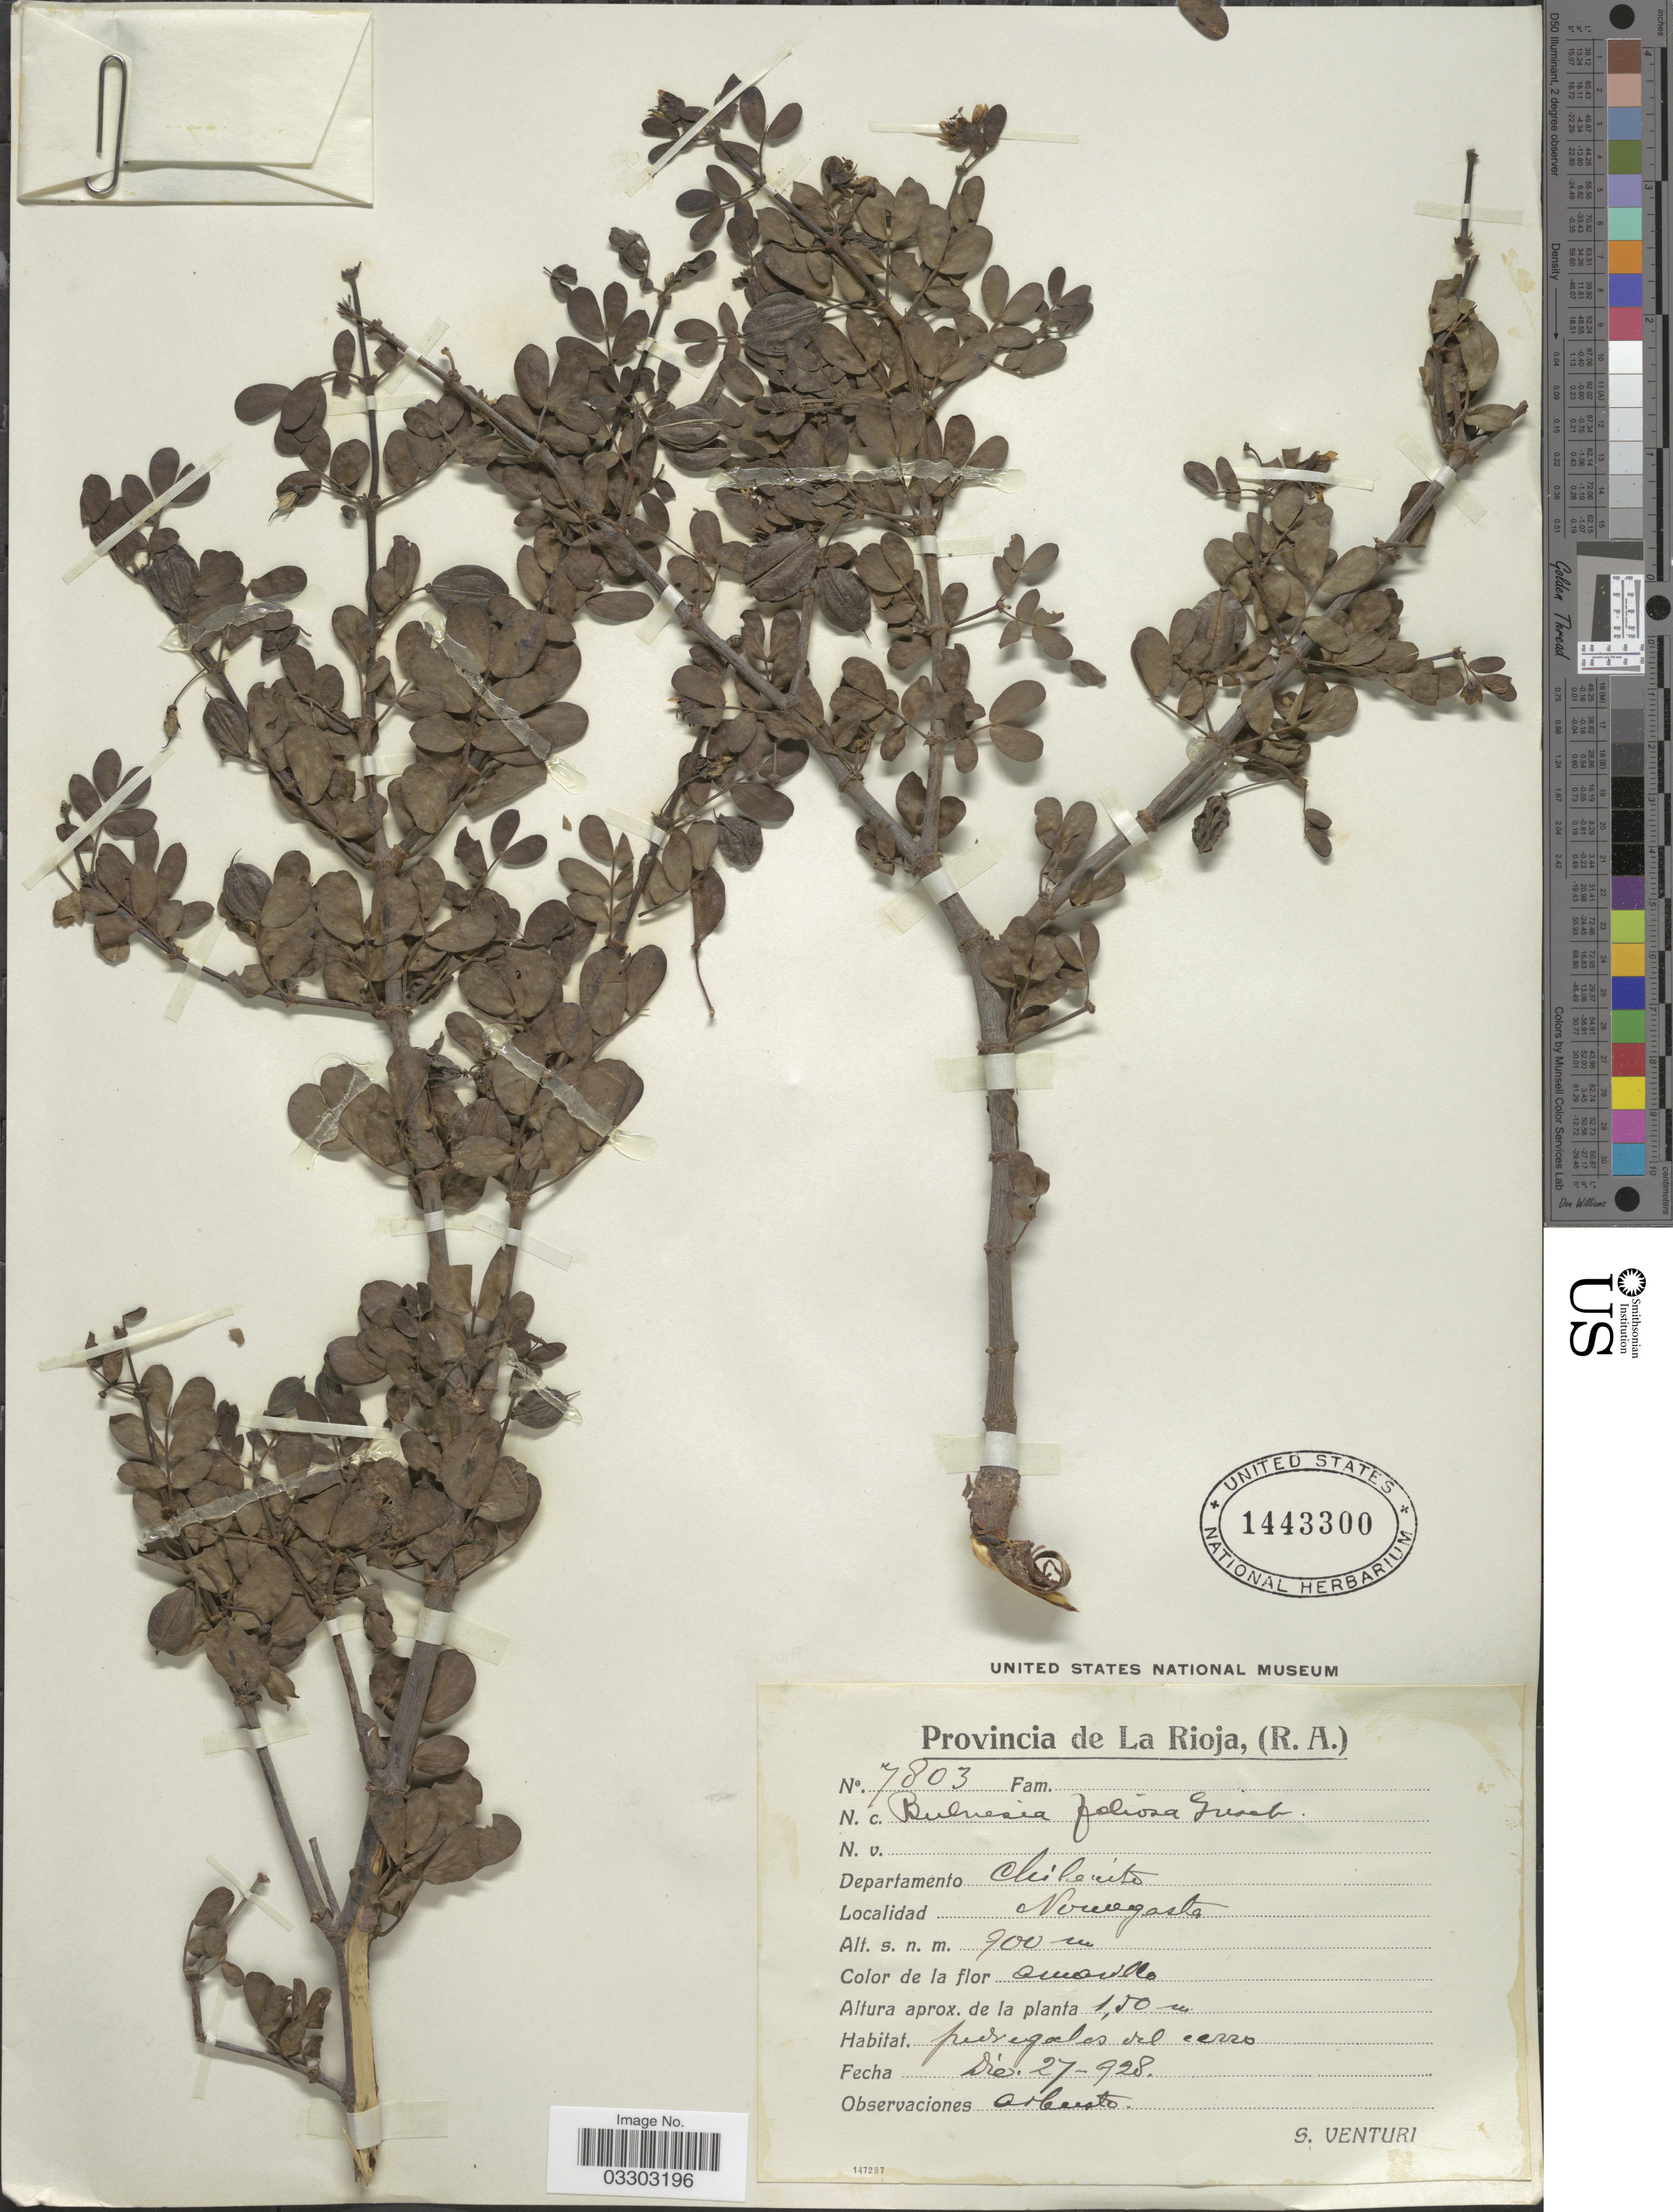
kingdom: Plantae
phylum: Tracheophyta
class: Magnoliopsida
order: Zygophyllales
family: Zygophyllaceae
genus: Bulnesia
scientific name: Bulnesia foliosa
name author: Griseb.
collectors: S. Venturi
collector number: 7803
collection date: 1928-12-27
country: Argentina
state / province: La Rioja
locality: Departamento Chilecito. Nonagasta.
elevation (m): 900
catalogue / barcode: US 1443300